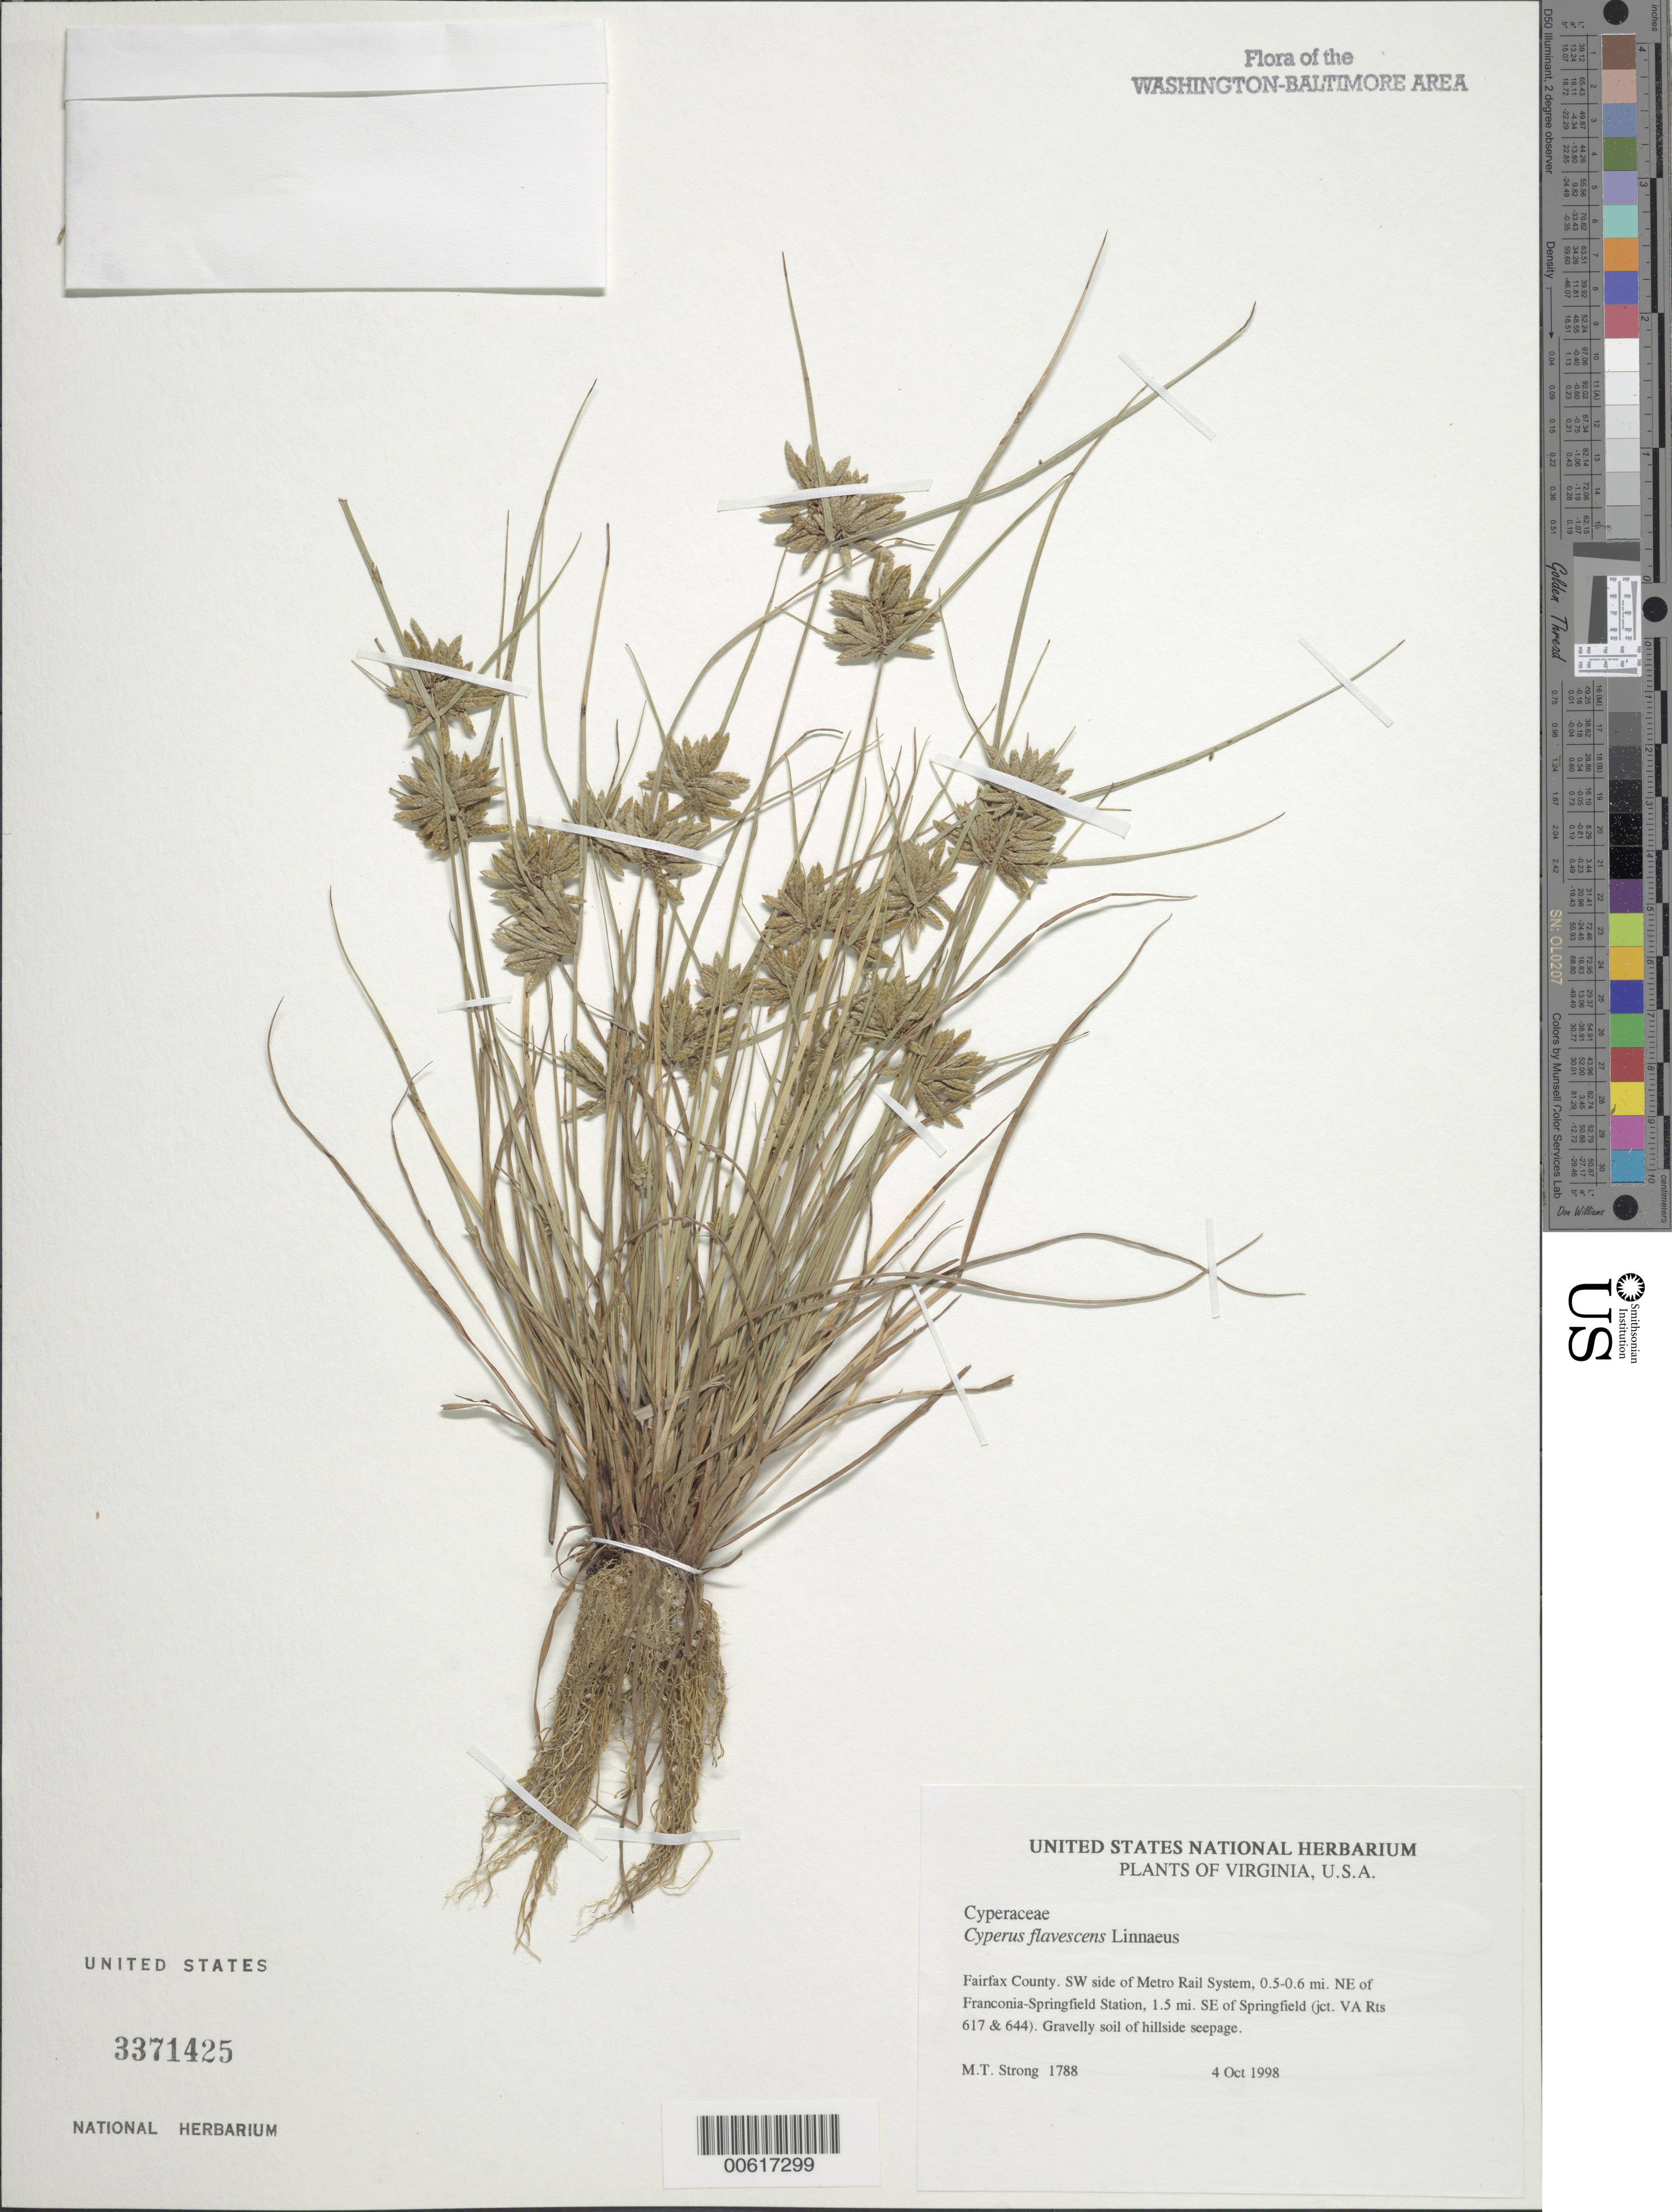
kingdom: Plantae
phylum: Tracheophyta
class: Liliopsida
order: Poales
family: Cyperaceae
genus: Cyperus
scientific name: Cyperus flavescens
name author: L.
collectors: M. T. Strong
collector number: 1788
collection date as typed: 04 Oct 1998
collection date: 1998-10-04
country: United States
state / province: Virginia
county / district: Fairfax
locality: SW side of Metro Rail System, 0.5-0.6 mi. NE of Franconia-Springfield Station, 1.5 mi. SE of Springfield (jct. VA Rts 617 & 644)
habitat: Gravelly soil of hillside seepage.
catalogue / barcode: US 3371425